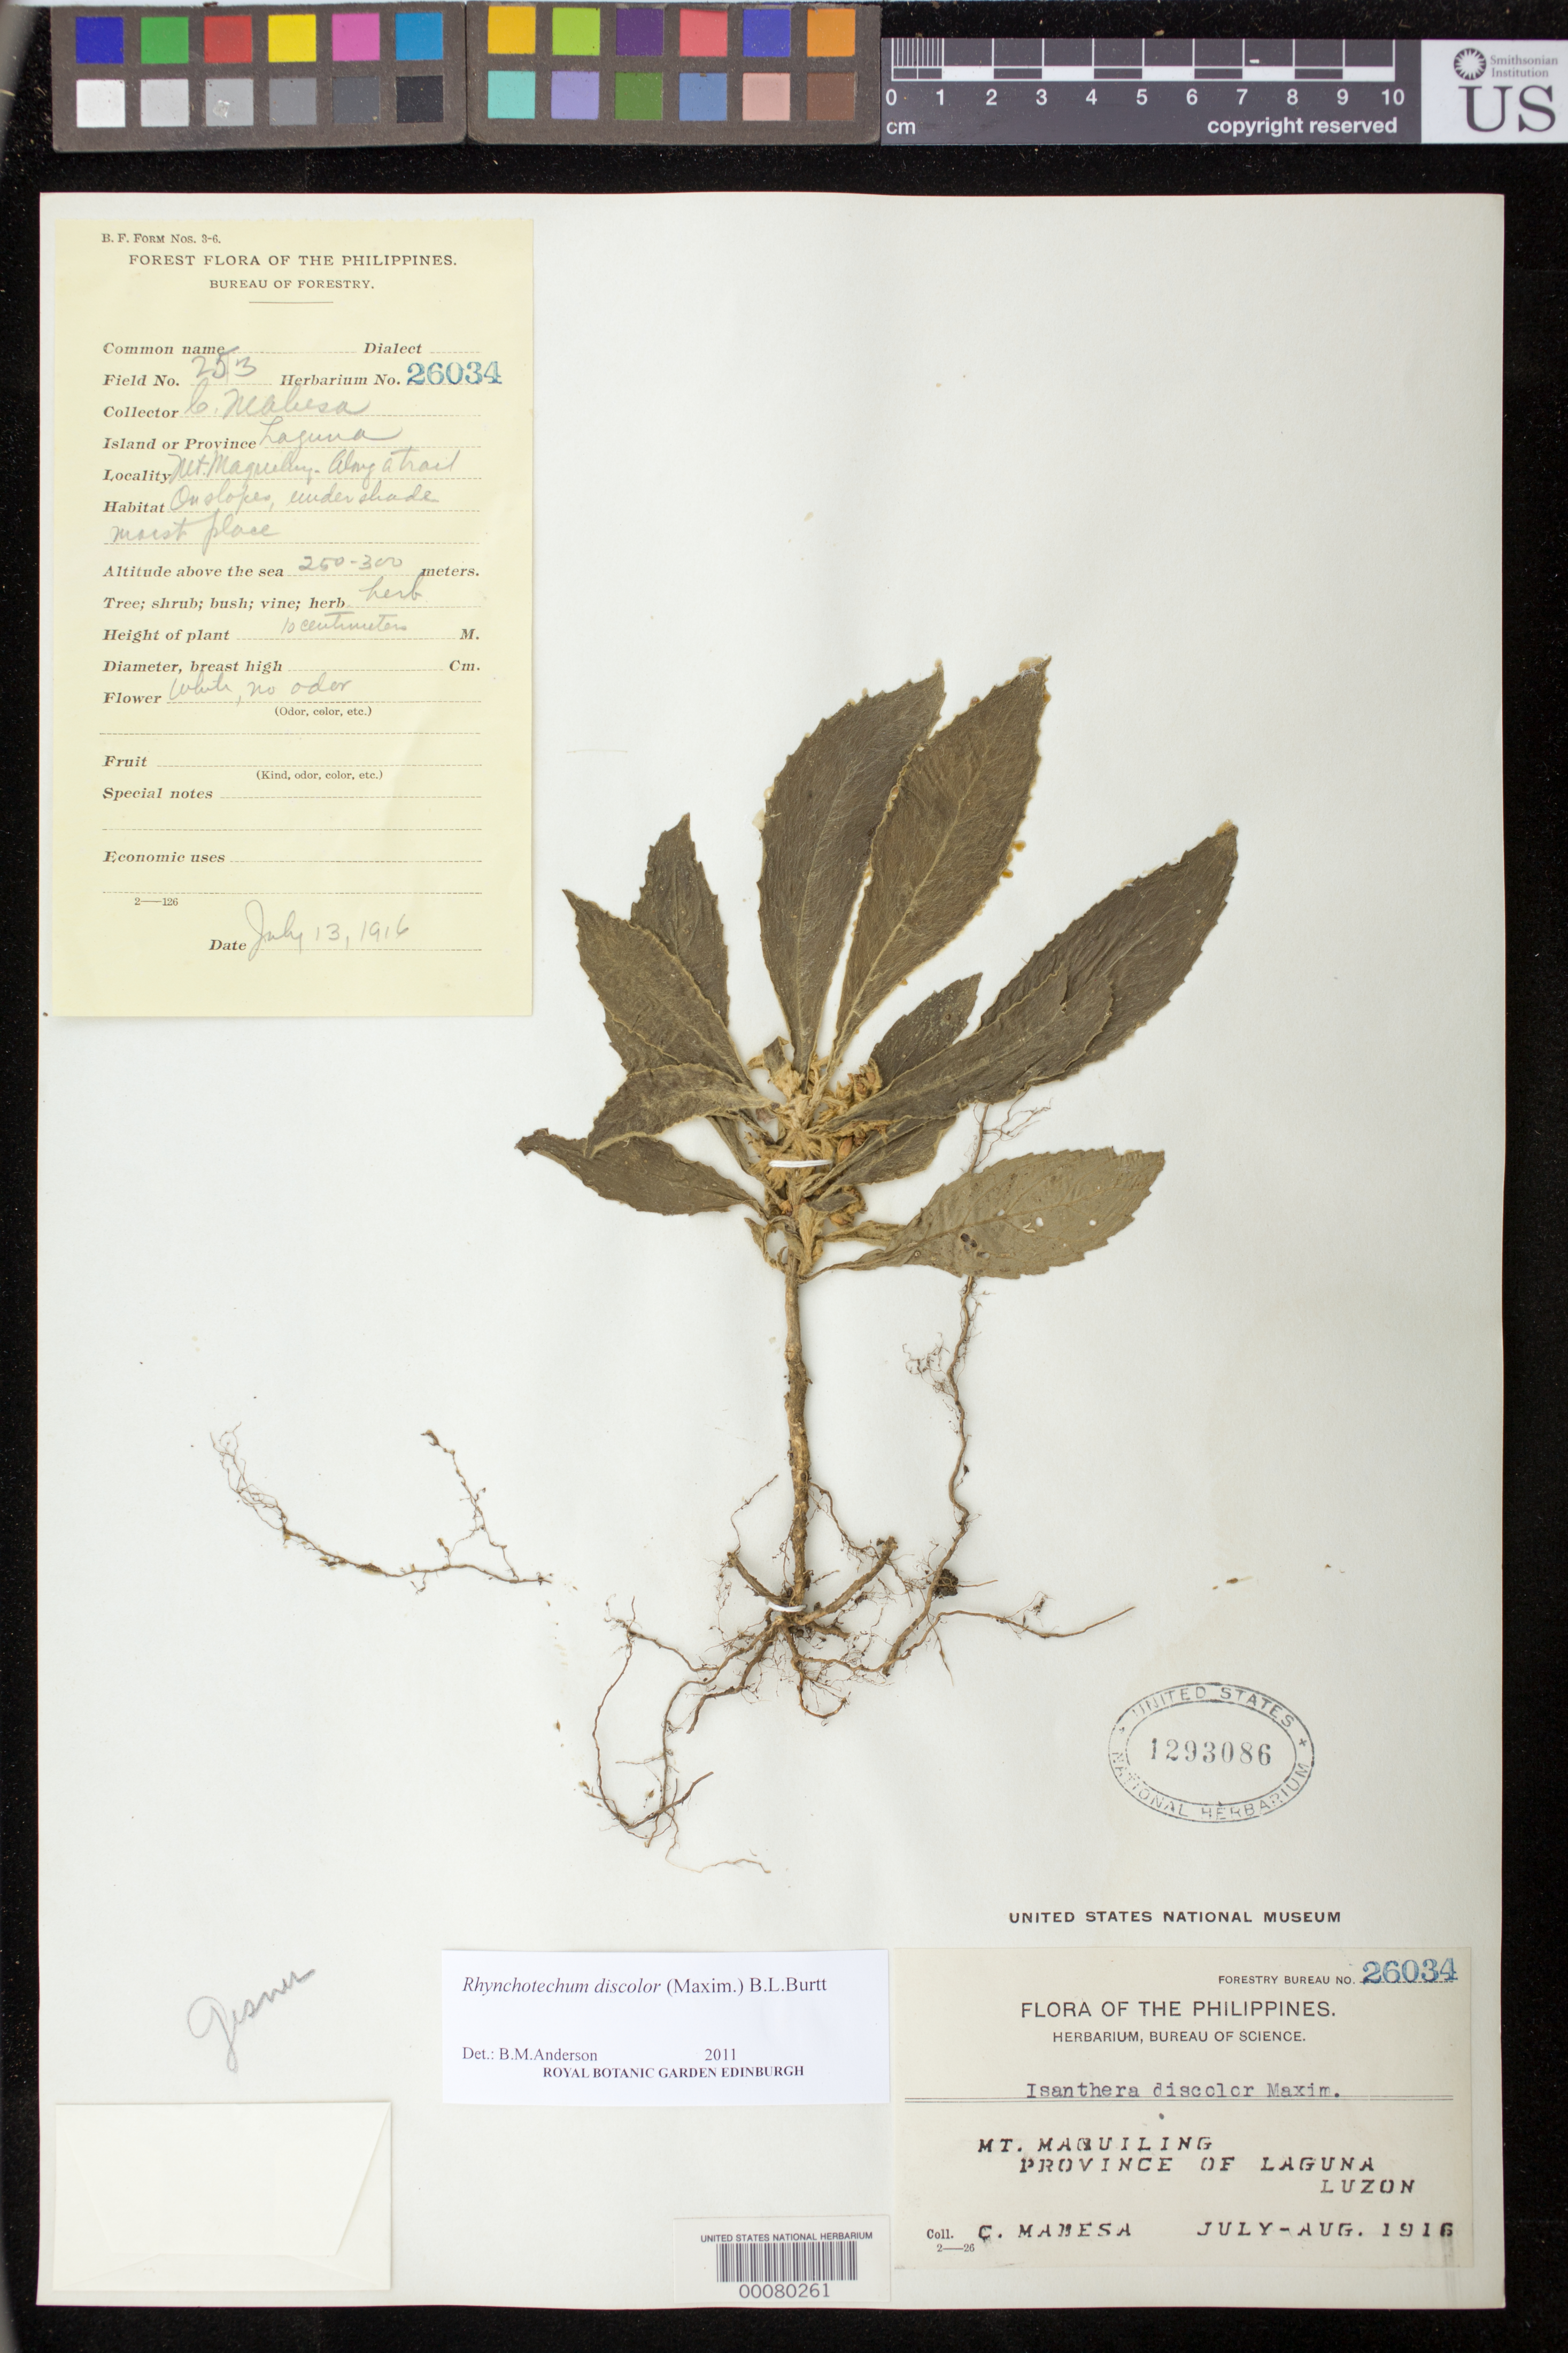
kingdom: Plantae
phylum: Tracheophyta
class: Magnoliopsida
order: Lamiales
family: Gesneriaceae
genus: Rhynchotechum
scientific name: Rhynchotechum discolor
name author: (Maxim.) B.L. Burtt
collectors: C. Mabesa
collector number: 253/ 26034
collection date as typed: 13 Jul 1916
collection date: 1916-07-13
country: Philippines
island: Luzon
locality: Laguna, Mt maquiling, along a trail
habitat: On slopes, under shade, moist place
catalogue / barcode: US 1293086